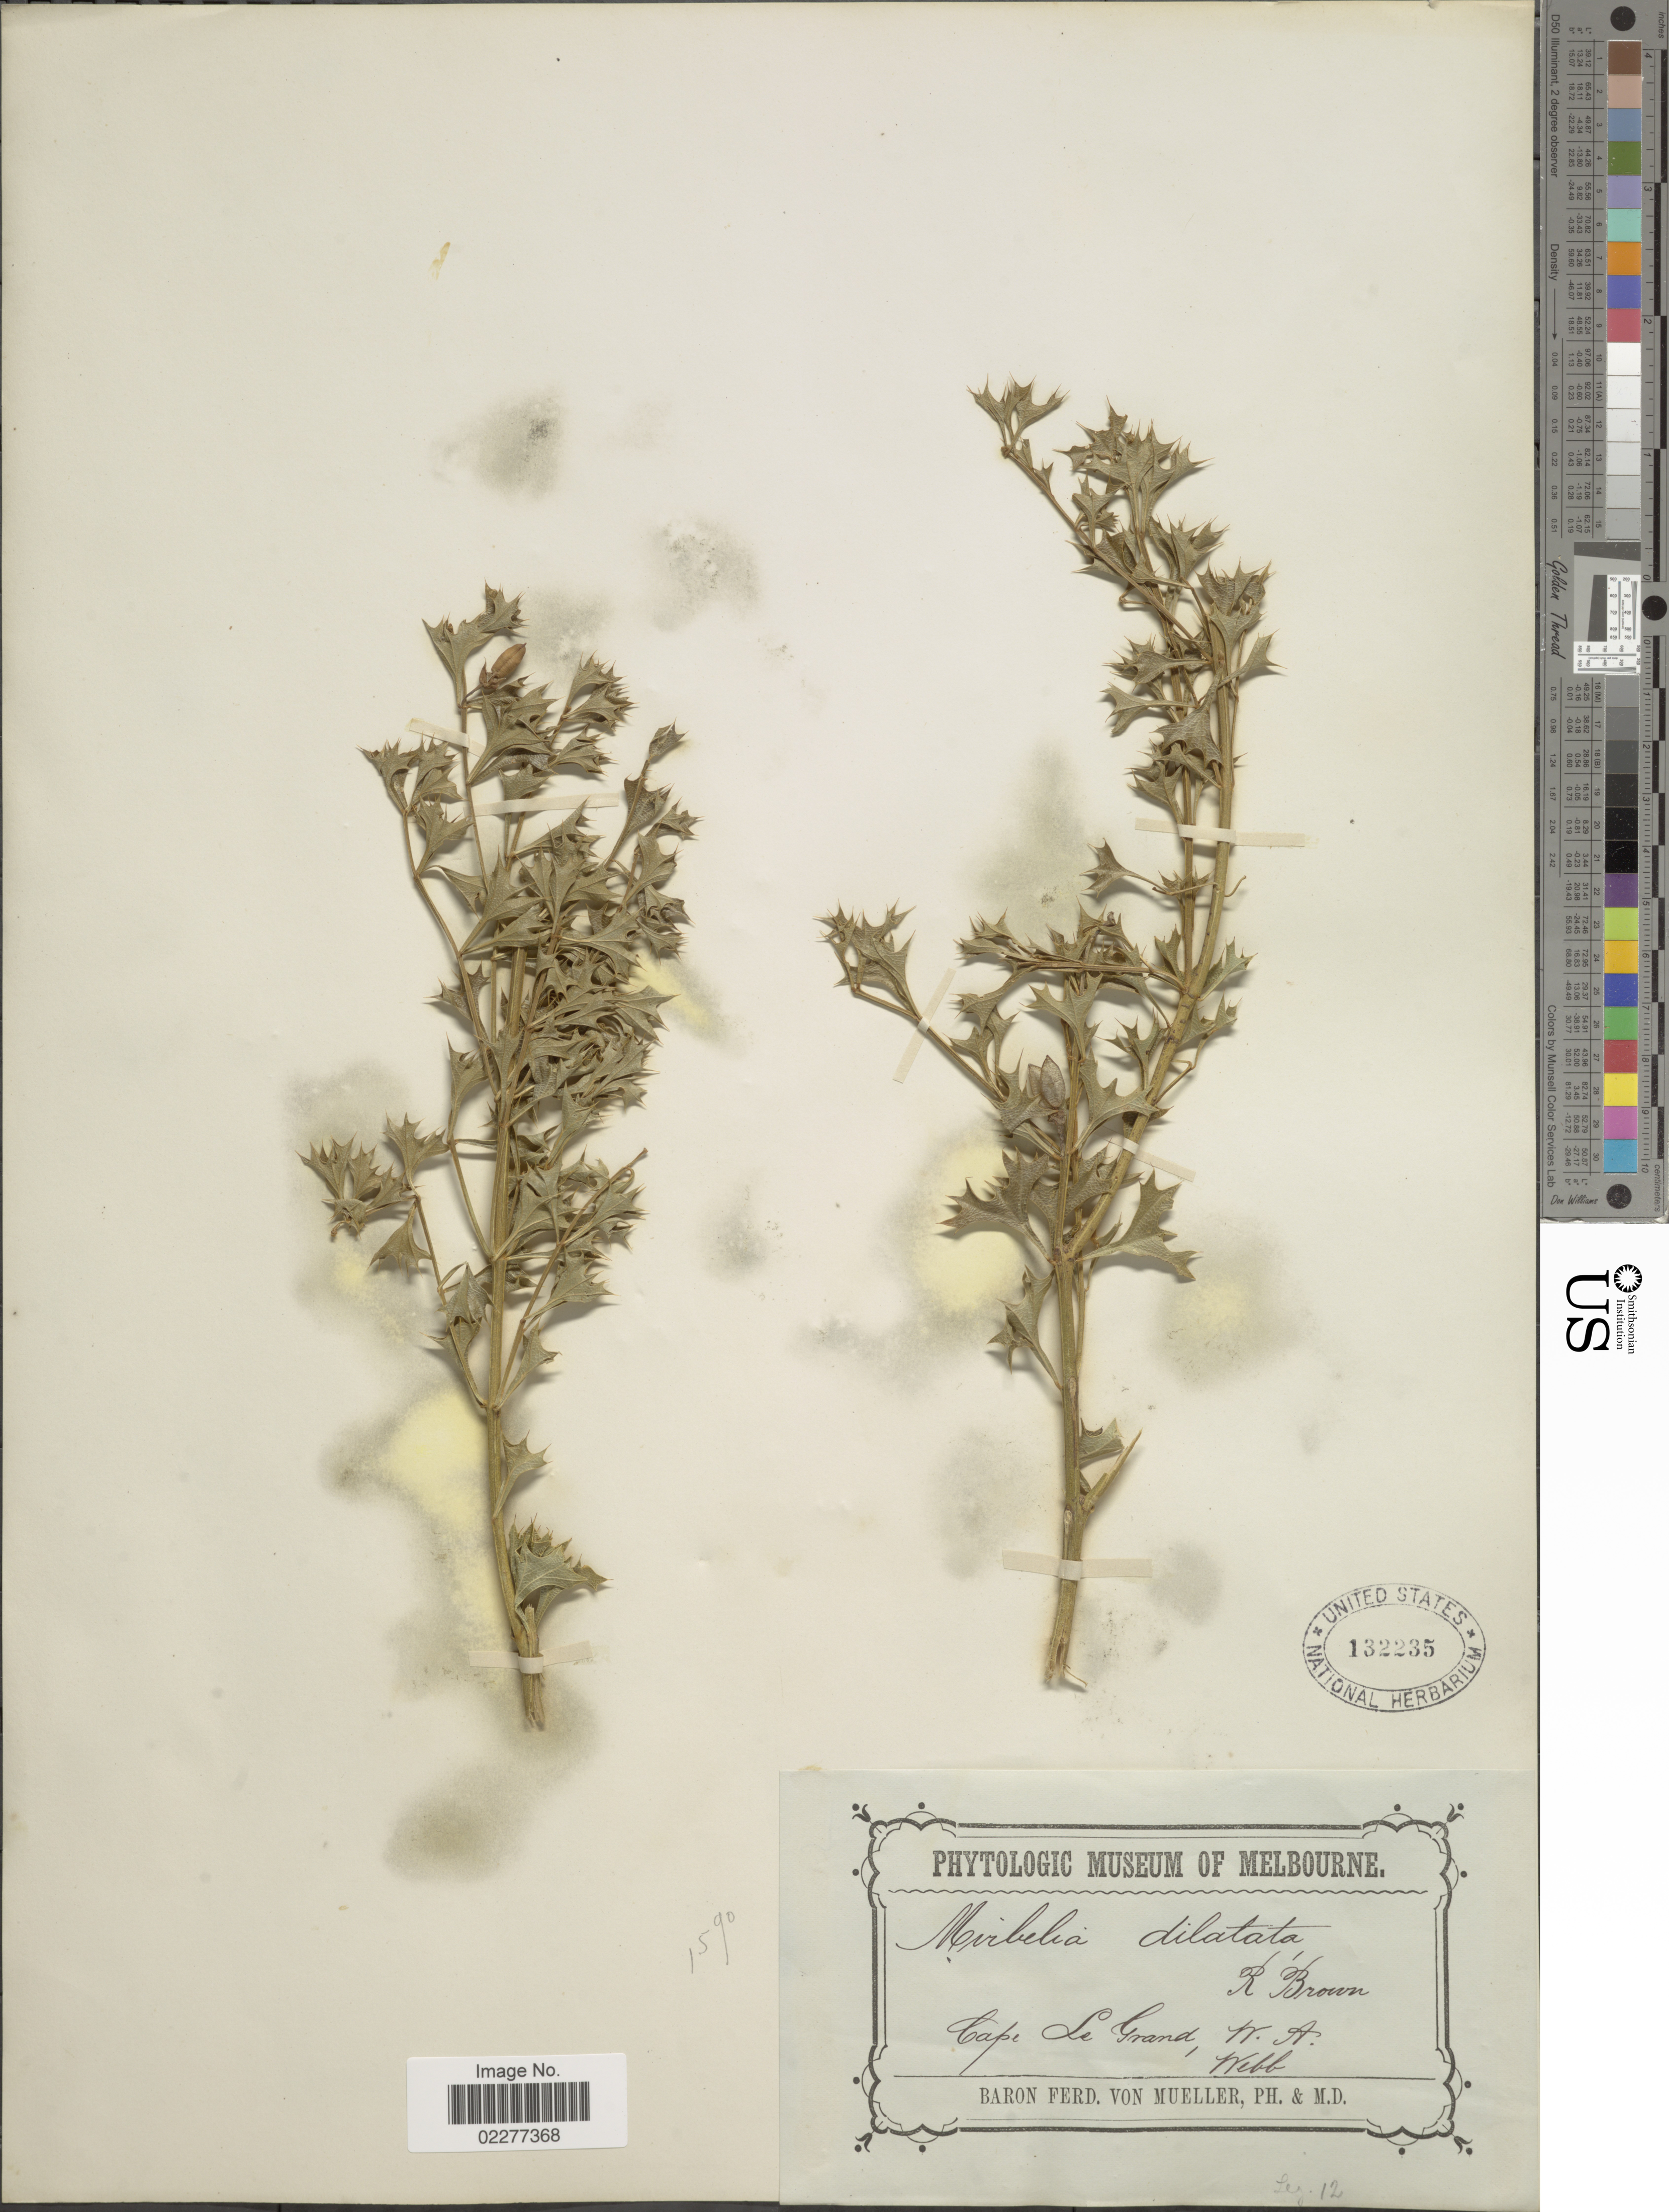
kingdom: Plantae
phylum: Tracheophyta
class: Magnoliopsida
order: Fabales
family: Fabaceae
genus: Mirbelia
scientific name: Mirbelia dilatata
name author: R. Br.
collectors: -. Webb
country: Australia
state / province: Western Australia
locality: Cape Le Grand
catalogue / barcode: US 132235